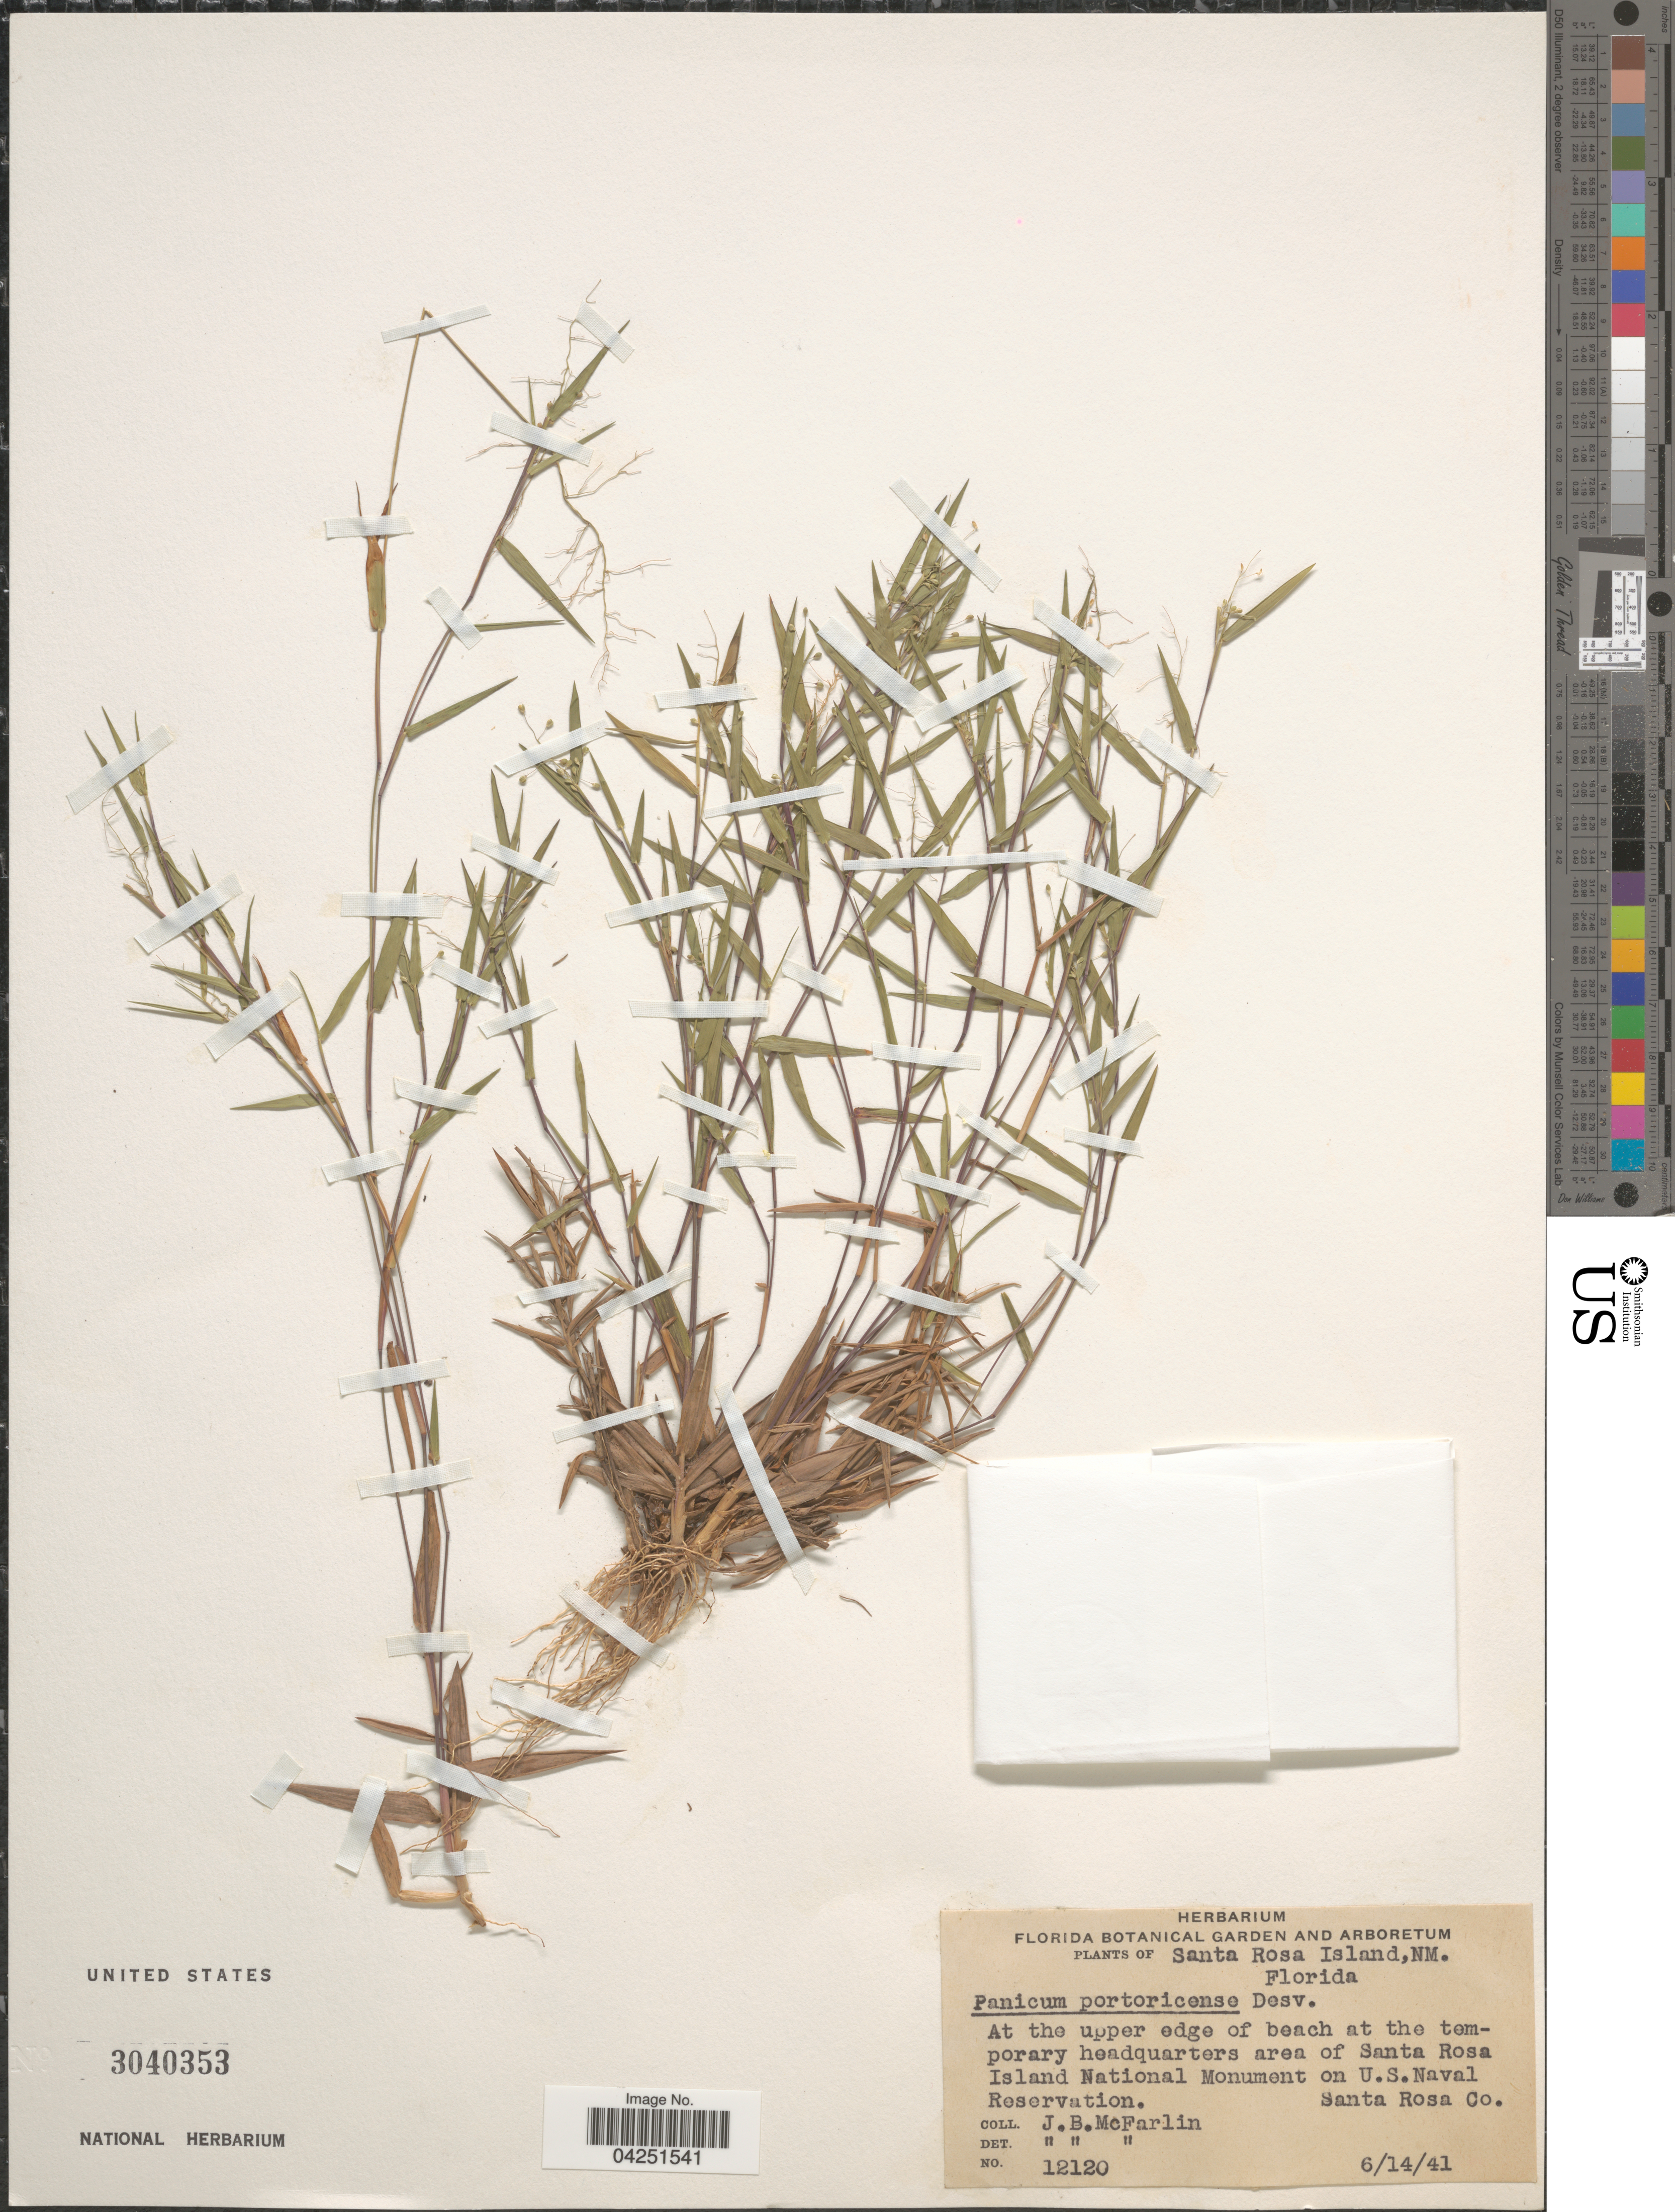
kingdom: Plantae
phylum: Tracheophyta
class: Liliopsida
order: Poales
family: Poaceae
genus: Dichanthelium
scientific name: Dichanthelium acuminatum var. acuminatum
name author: (Sw.) Gould & C.A. Clark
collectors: J. McFarlin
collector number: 12120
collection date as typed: Transcribed d/m/y: 14/6/41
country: United States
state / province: Florida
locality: Santa Rosa Island, NM. At the upper edge of beach at the temporary headquarters area of Santa Rosa Island National Monument on U.S. Naval Reservation. Santa Rosa Co.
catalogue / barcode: US 3040353